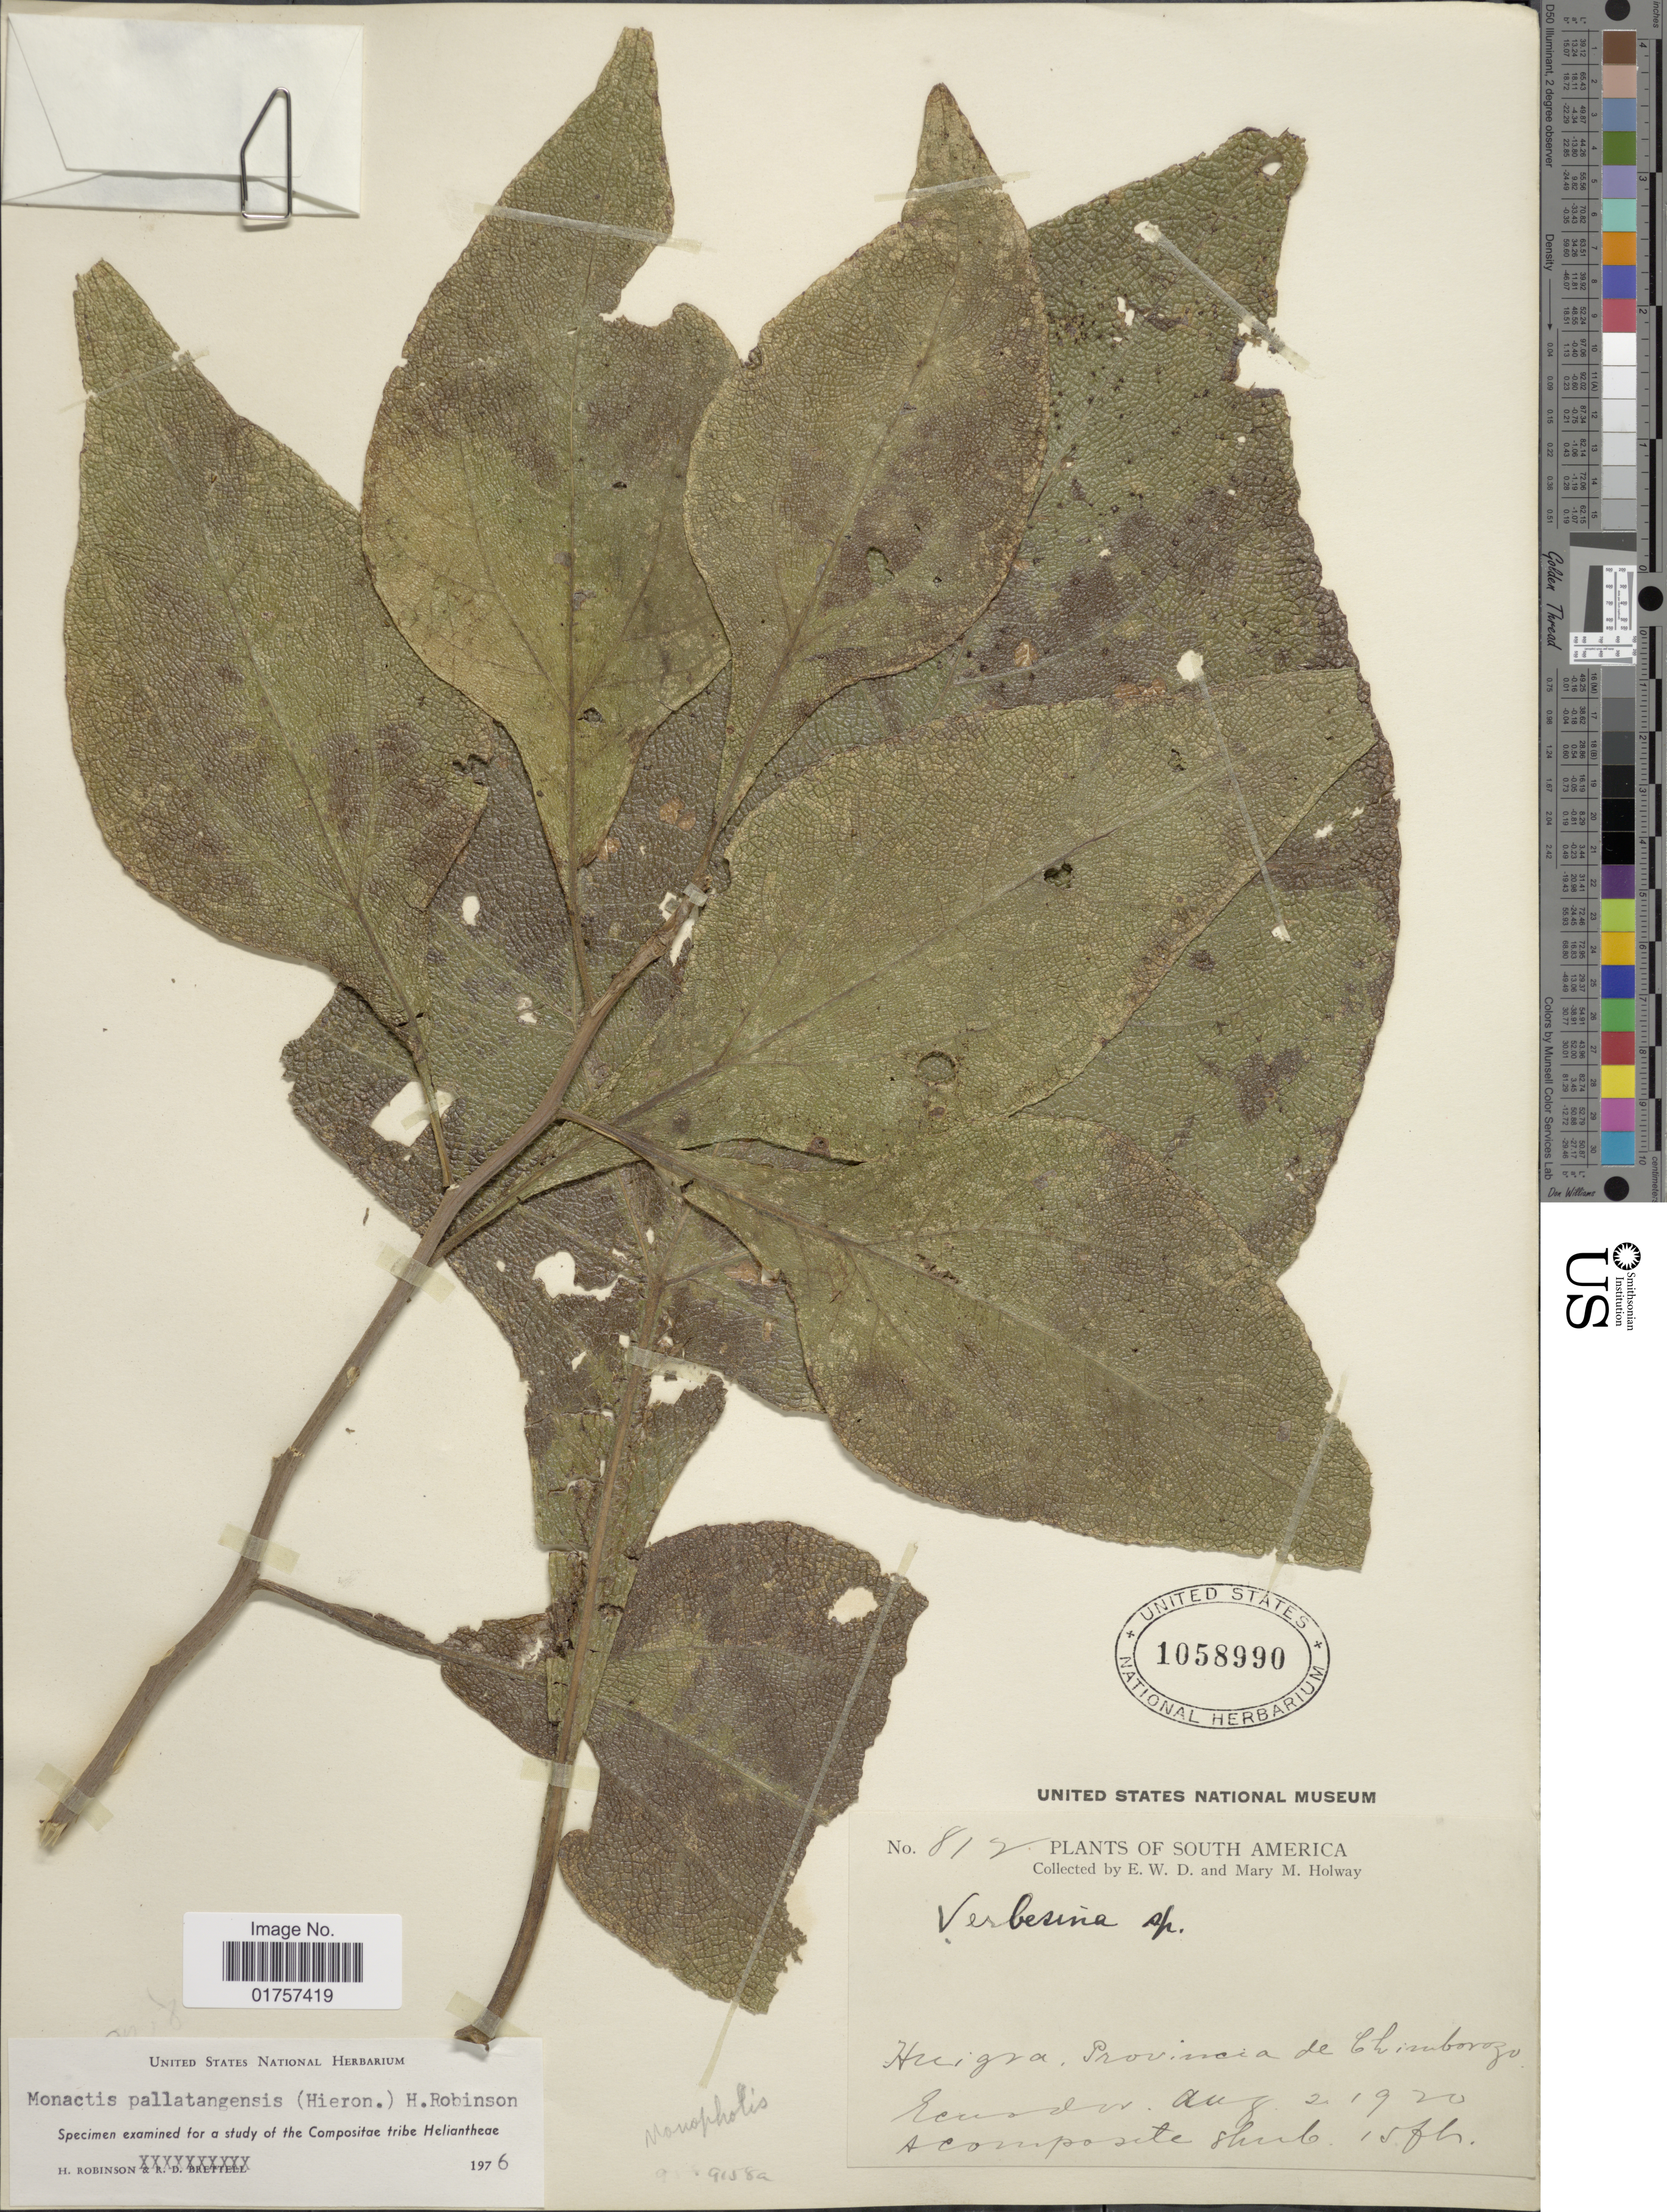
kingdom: Plantae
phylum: Tracheophyta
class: Magnoliopsida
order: Asterales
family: Asteraceae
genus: Monactis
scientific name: Monactis pallatangensis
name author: (Hieron.) H. Rob.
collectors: E. W. D. Holway & M. M. Holway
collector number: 812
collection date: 1920-08-02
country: Ecuador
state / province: Chimborazo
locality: Huigra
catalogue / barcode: US 1058990